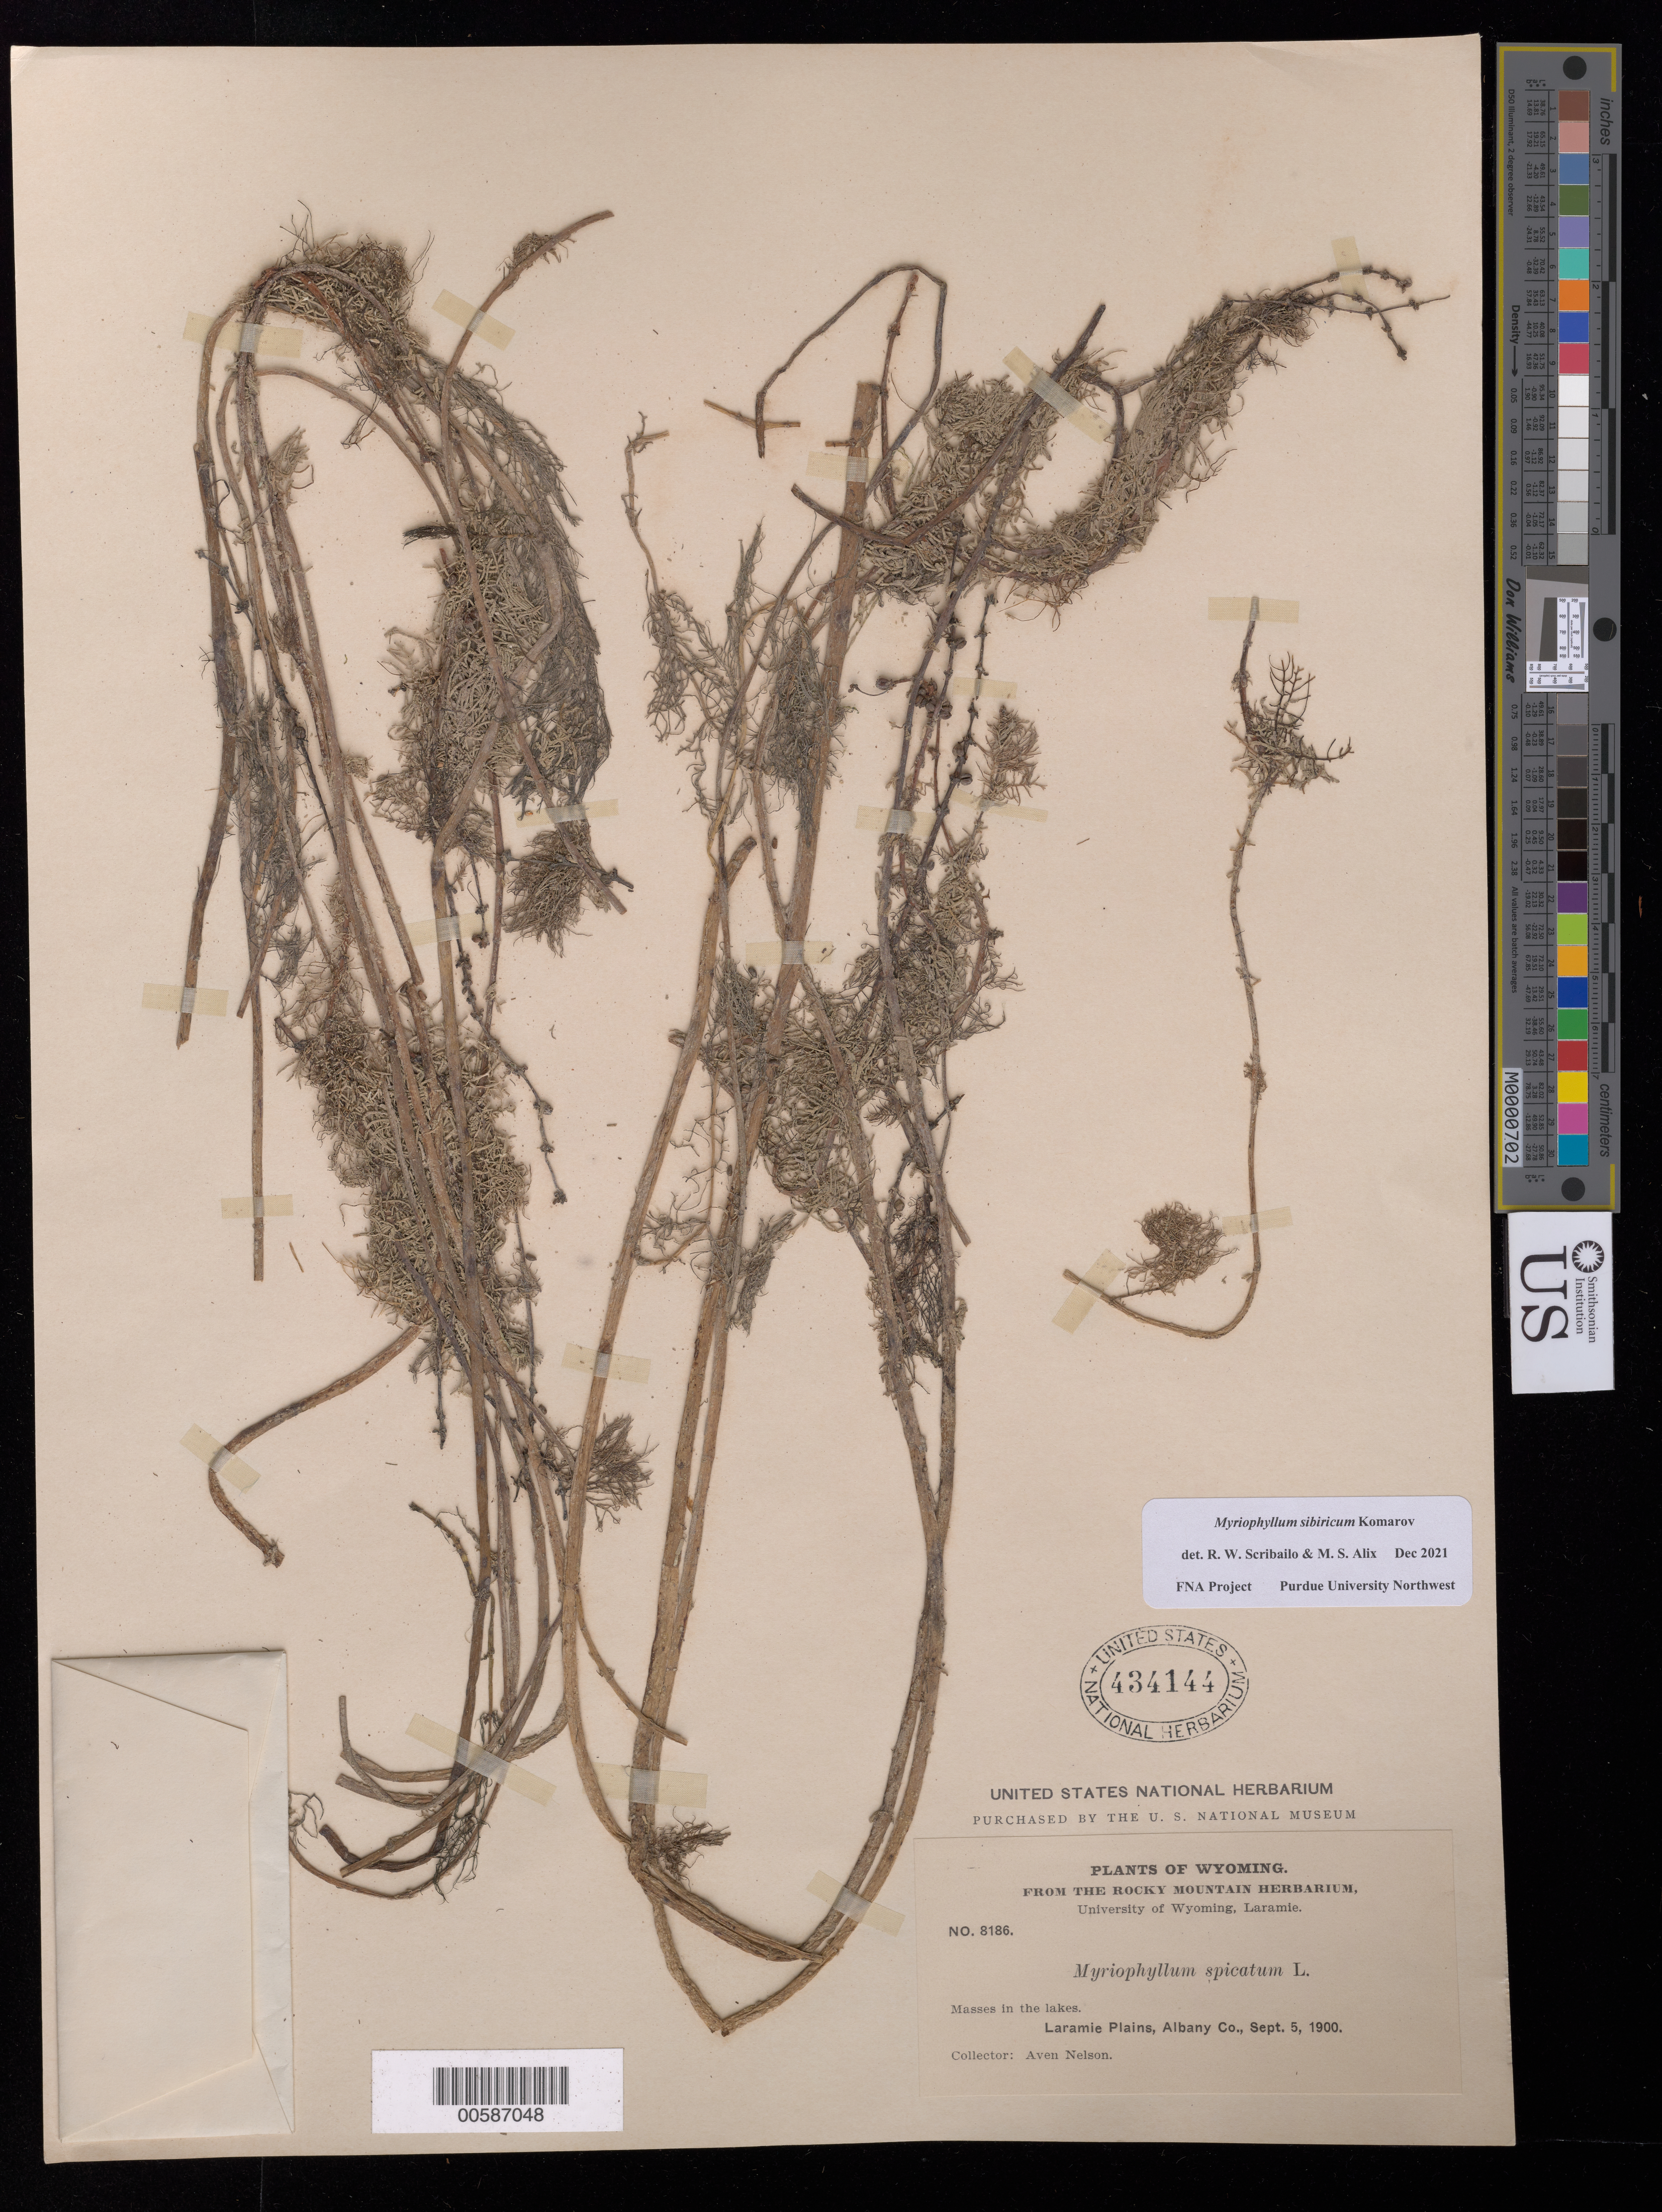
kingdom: Plantae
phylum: Tracheophyta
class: Magnoliopsida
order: Saxifragales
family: Haloragaceae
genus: Myriophyllum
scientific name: Myriophyllum sibiricum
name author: Kom.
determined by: Scribailo, R. W.; Alix, M. S.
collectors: A. Nelson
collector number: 8186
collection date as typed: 05 Sep 1900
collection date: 1900-09-05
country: United States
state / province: Wyoming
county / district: Albany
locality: Laramie Plains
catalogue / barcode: US 434144